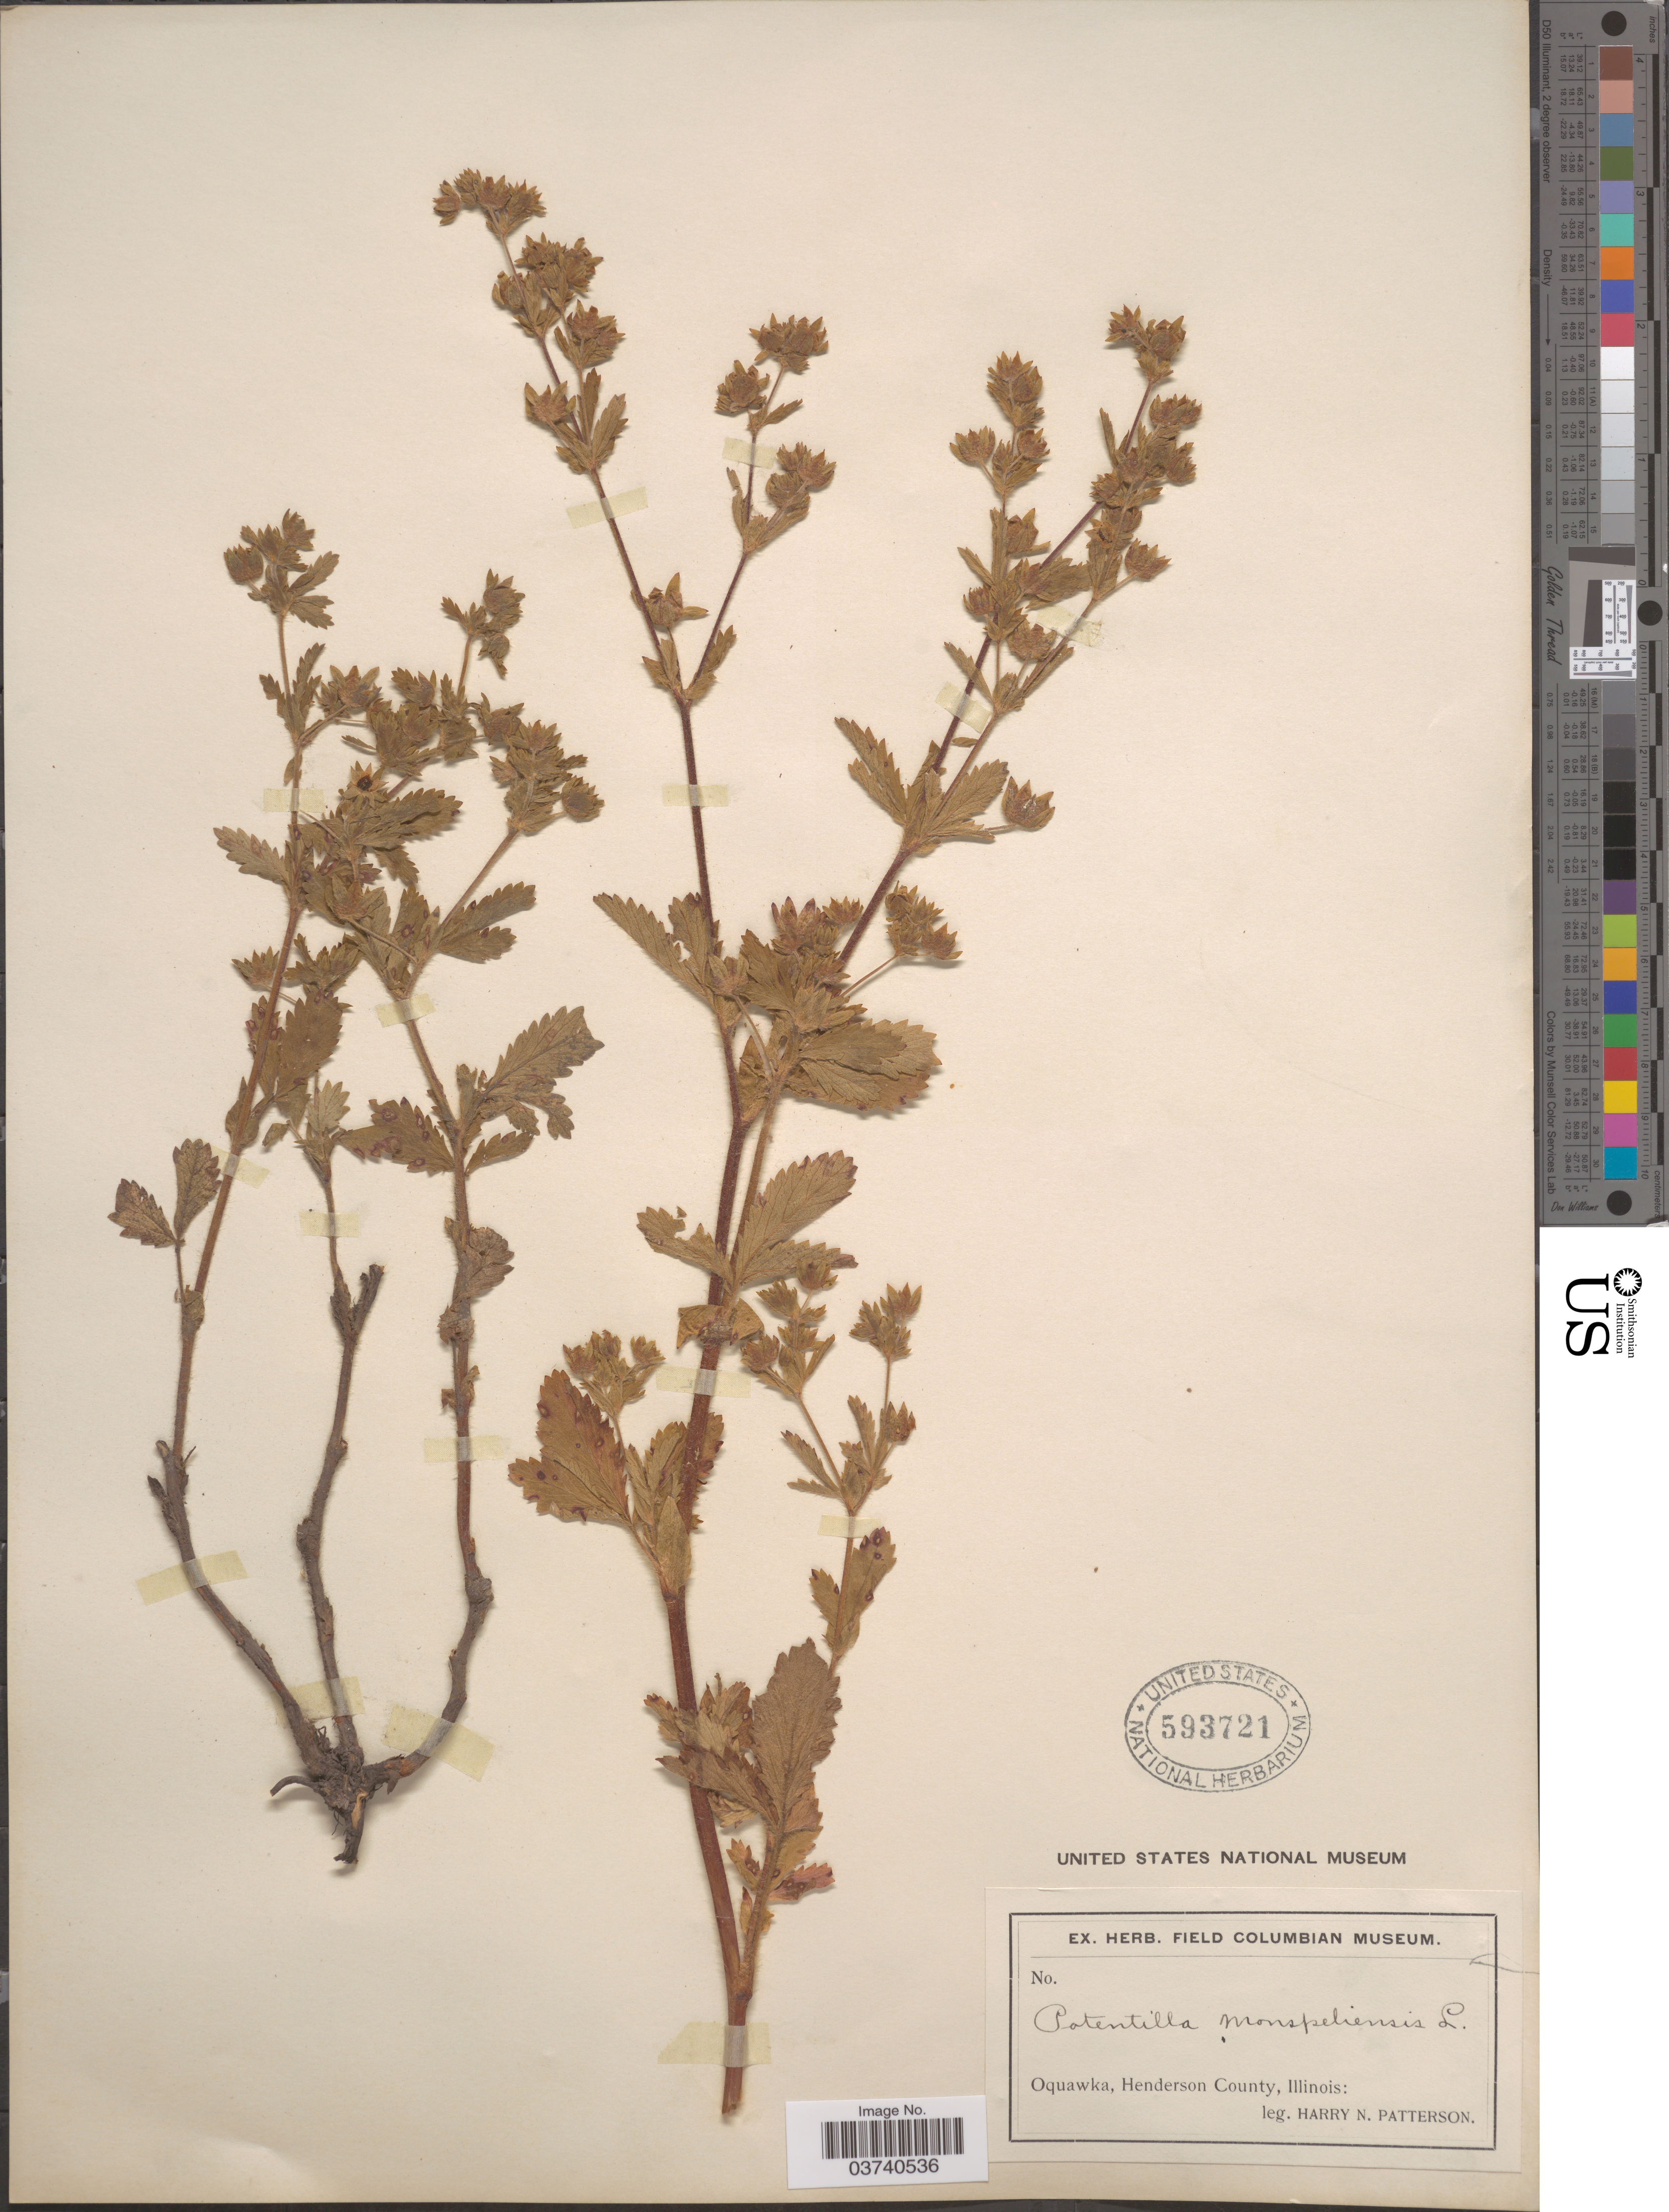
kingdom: Plantae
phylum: Tracheophyta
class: Magnoliopsida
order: Rosales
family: Rosaceae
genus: Potentilla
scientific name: Potentilla norvegica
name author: L.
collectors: H. N. Patterson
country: United States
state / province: Illinois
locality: Oquawka, Henderson County.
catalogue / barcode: US 593721